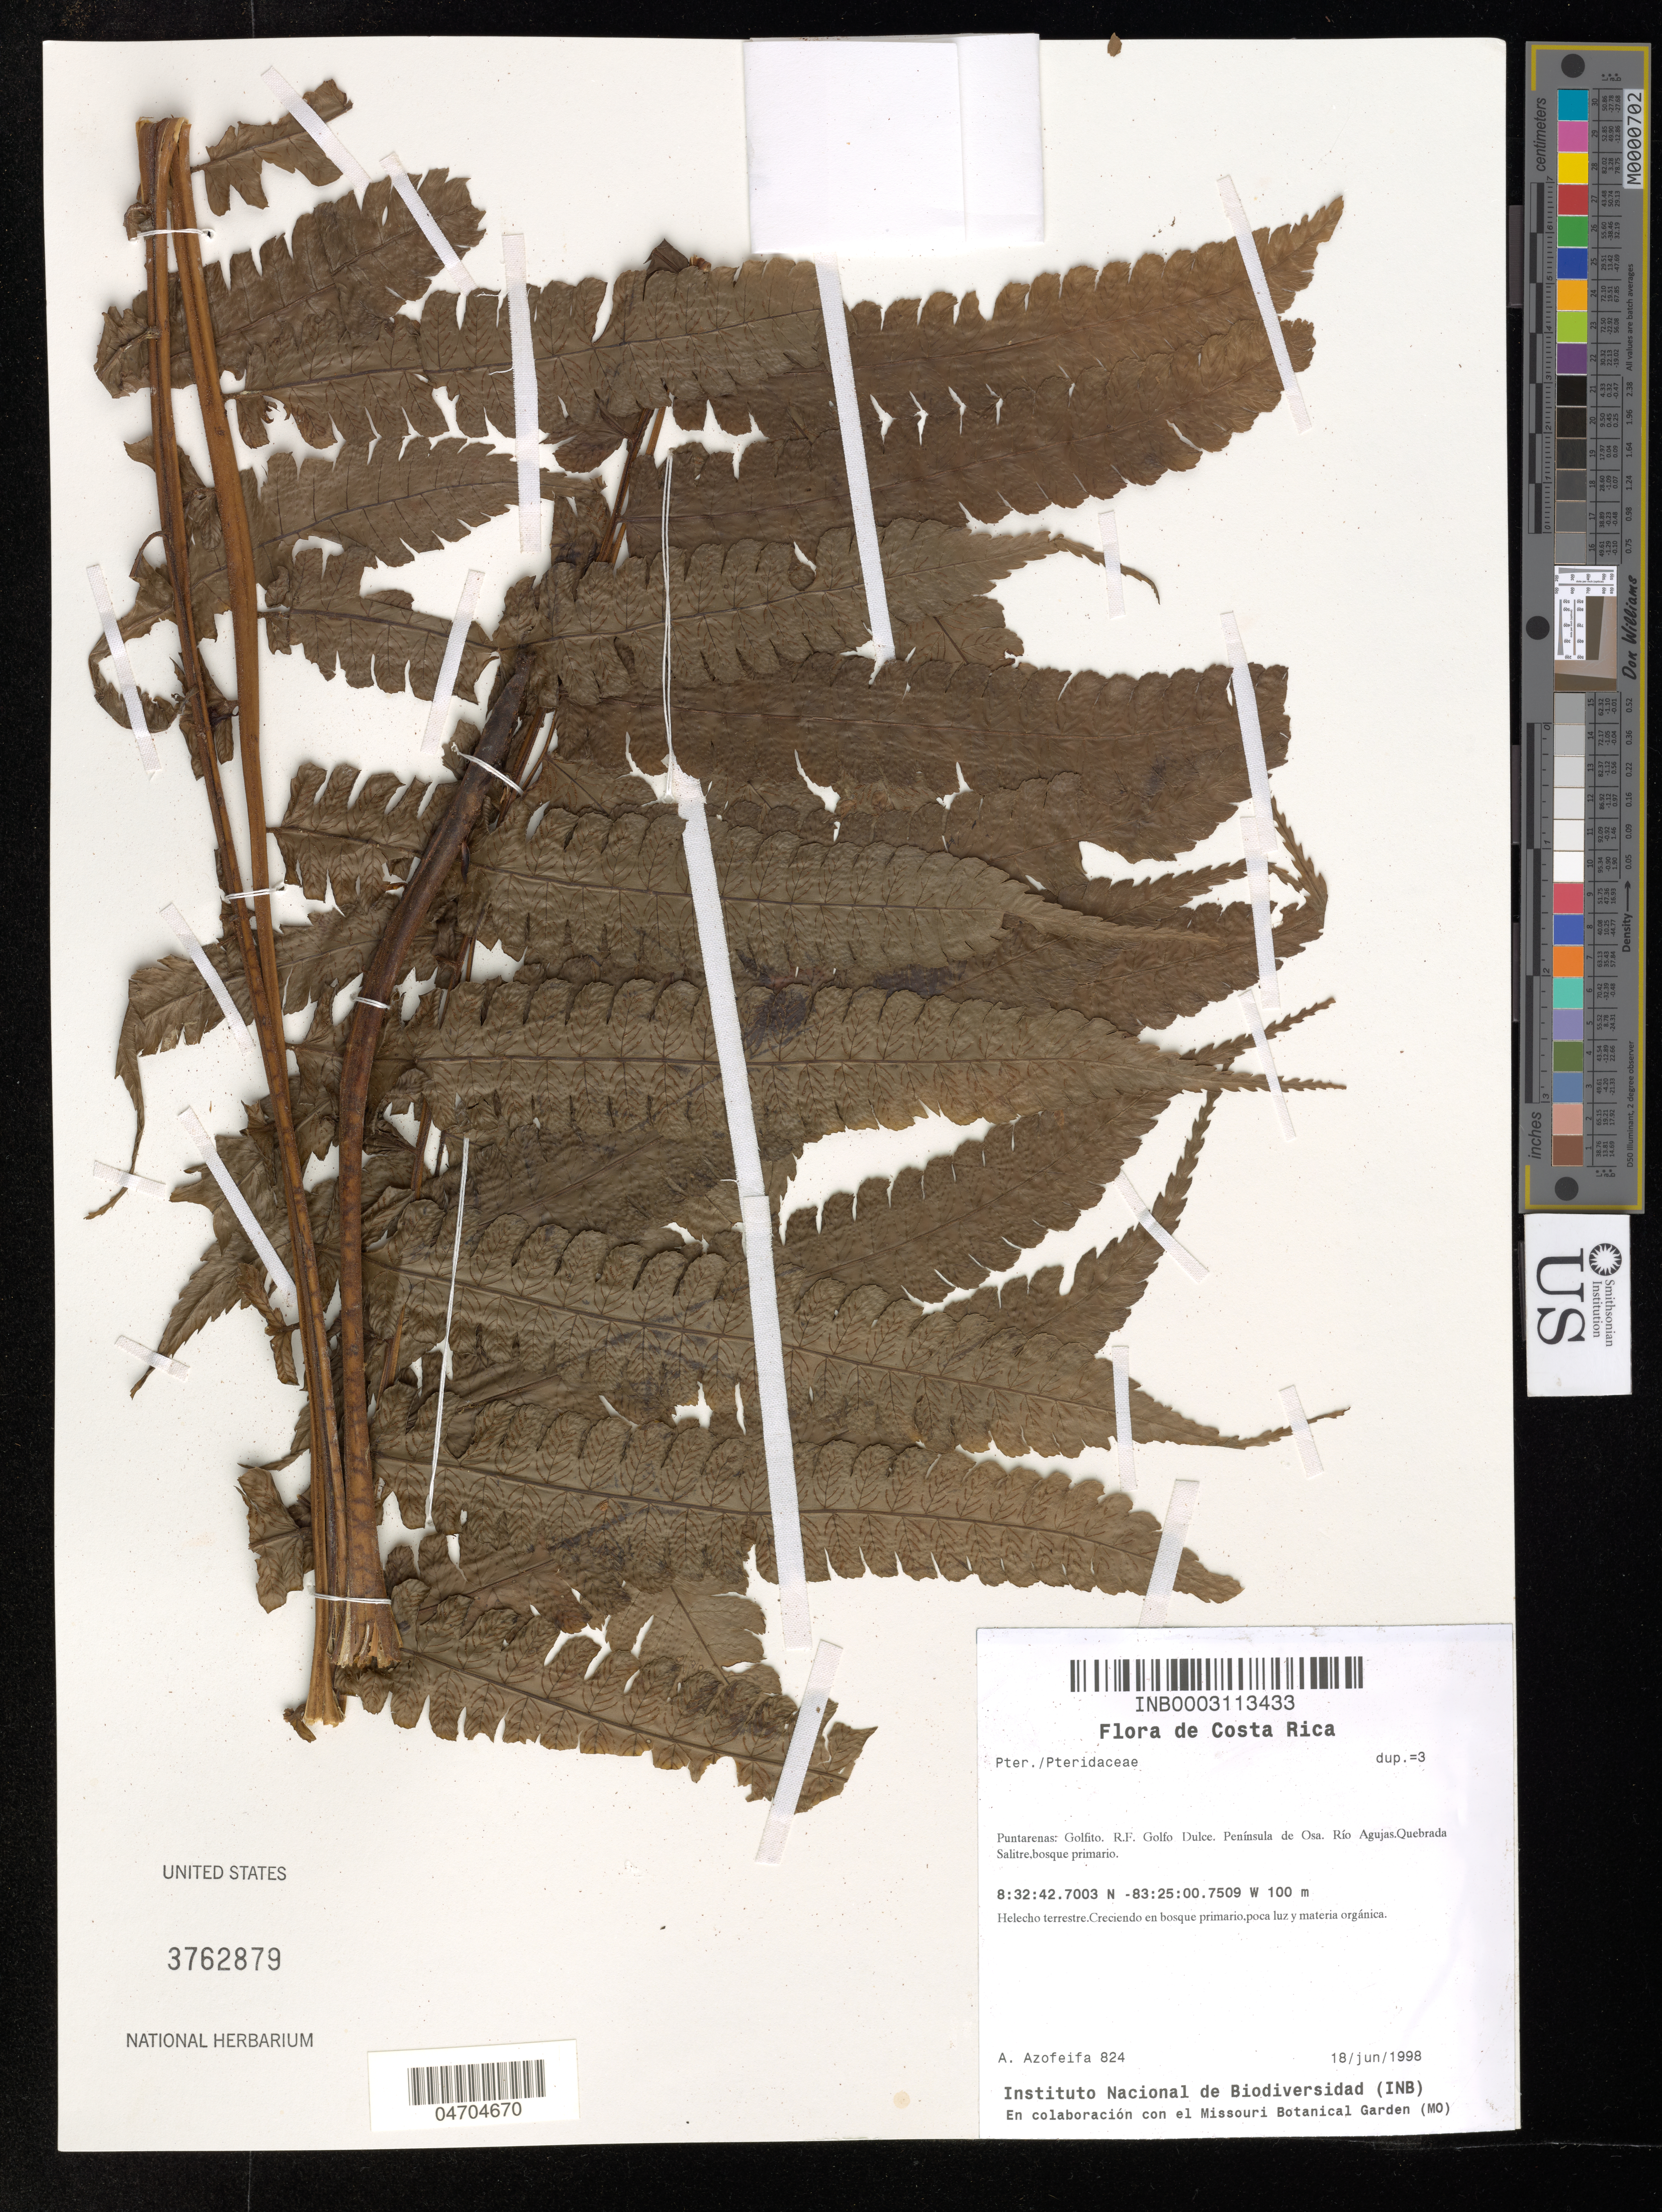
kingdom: Plantae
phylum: Tracheophyta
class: Polypodiopsida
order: Polypodiales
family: Pteridaceae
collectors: A. Azofeifa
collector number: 824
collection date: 1998-06-18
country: Costa Rica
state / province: Puntarenas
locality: Golfito. R.F. Golfo Dulce. Península de Osa. Río Agujas.Quebrada Salitre.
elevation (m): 100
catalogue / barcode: US 3762879